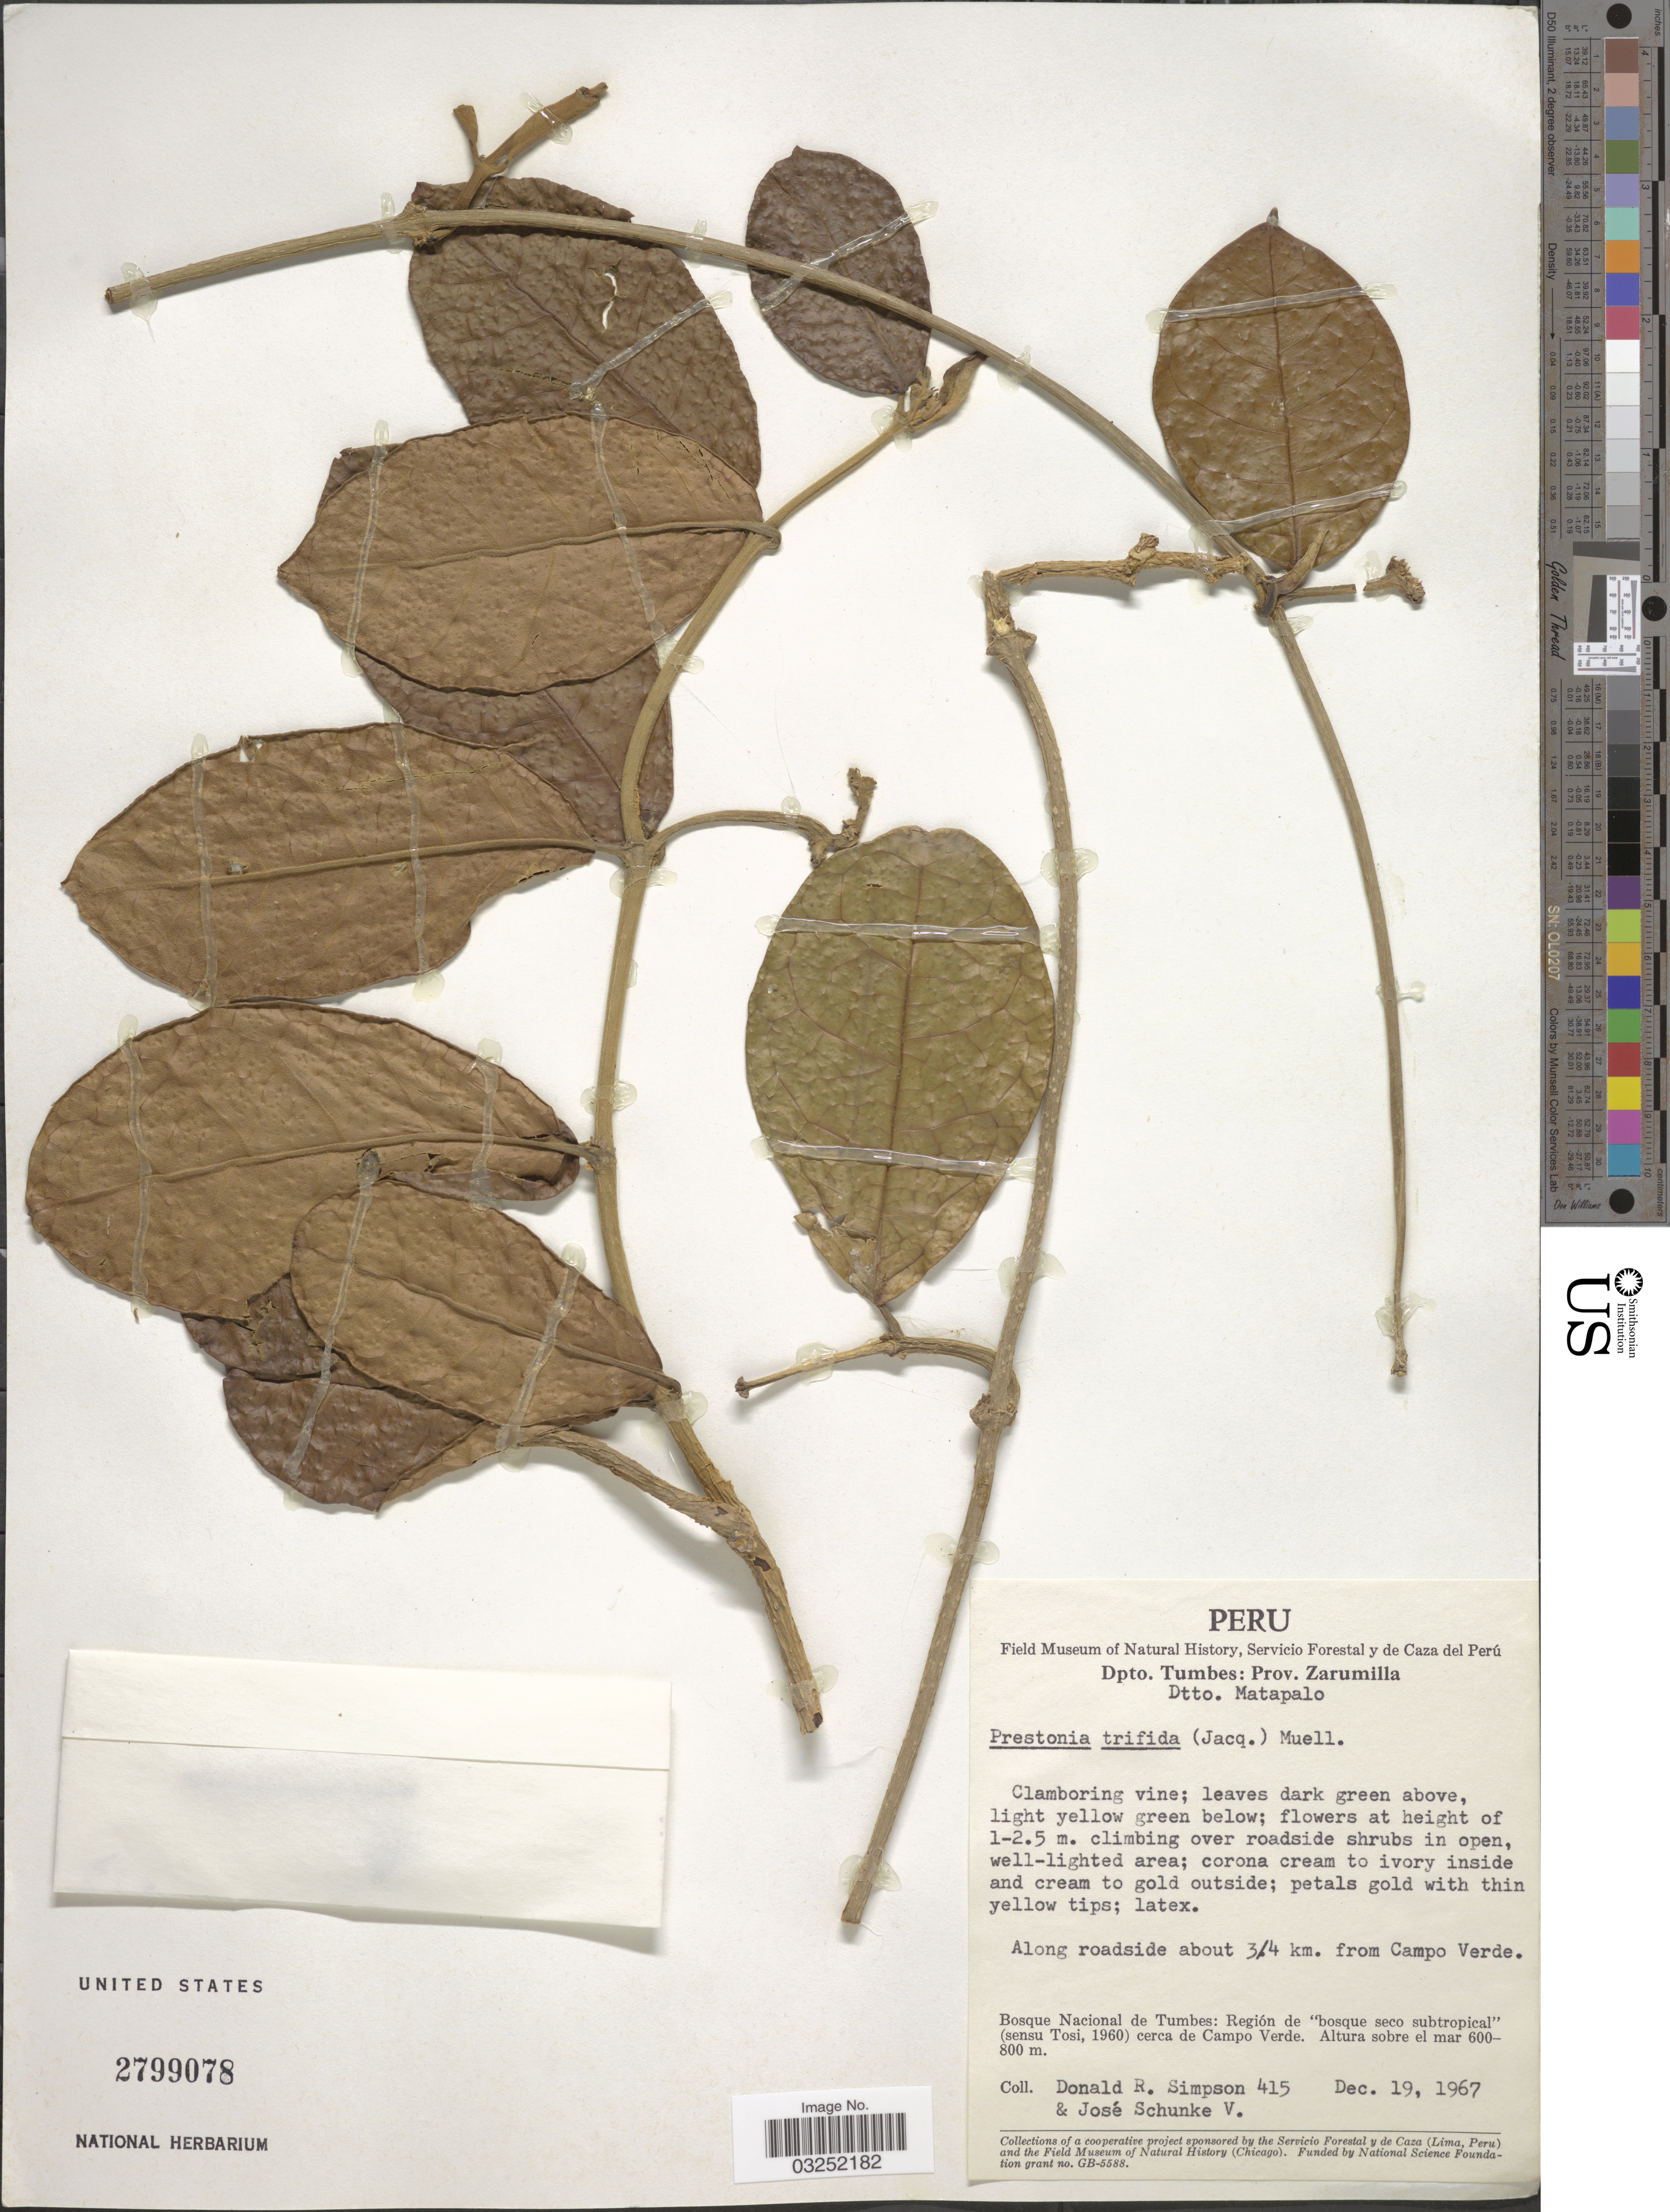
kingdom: Plantae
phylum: Tracheophyta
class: Magnoliopsida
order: Gentianales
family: Apocynaceae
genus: Prestonia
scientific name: Prestonia trifida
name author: (Poepp.) Woodson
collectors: D. R. Simpson & J. Schunke Vigo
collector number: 415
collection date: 1967-12-19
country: Peru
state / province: Tumbes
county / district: Zarumilla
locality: Dpto. Tumbes: Prov. Zarumilla, Dtto. Matapalo, Along roadside about ¾ km. from Campo Verde, Bosque Nacional de Tumbes: Región de "bosque seco subtropical" (sensu Tosi, 1960) cerca de Campo Verde.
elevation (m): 600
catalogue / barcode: US 2799078